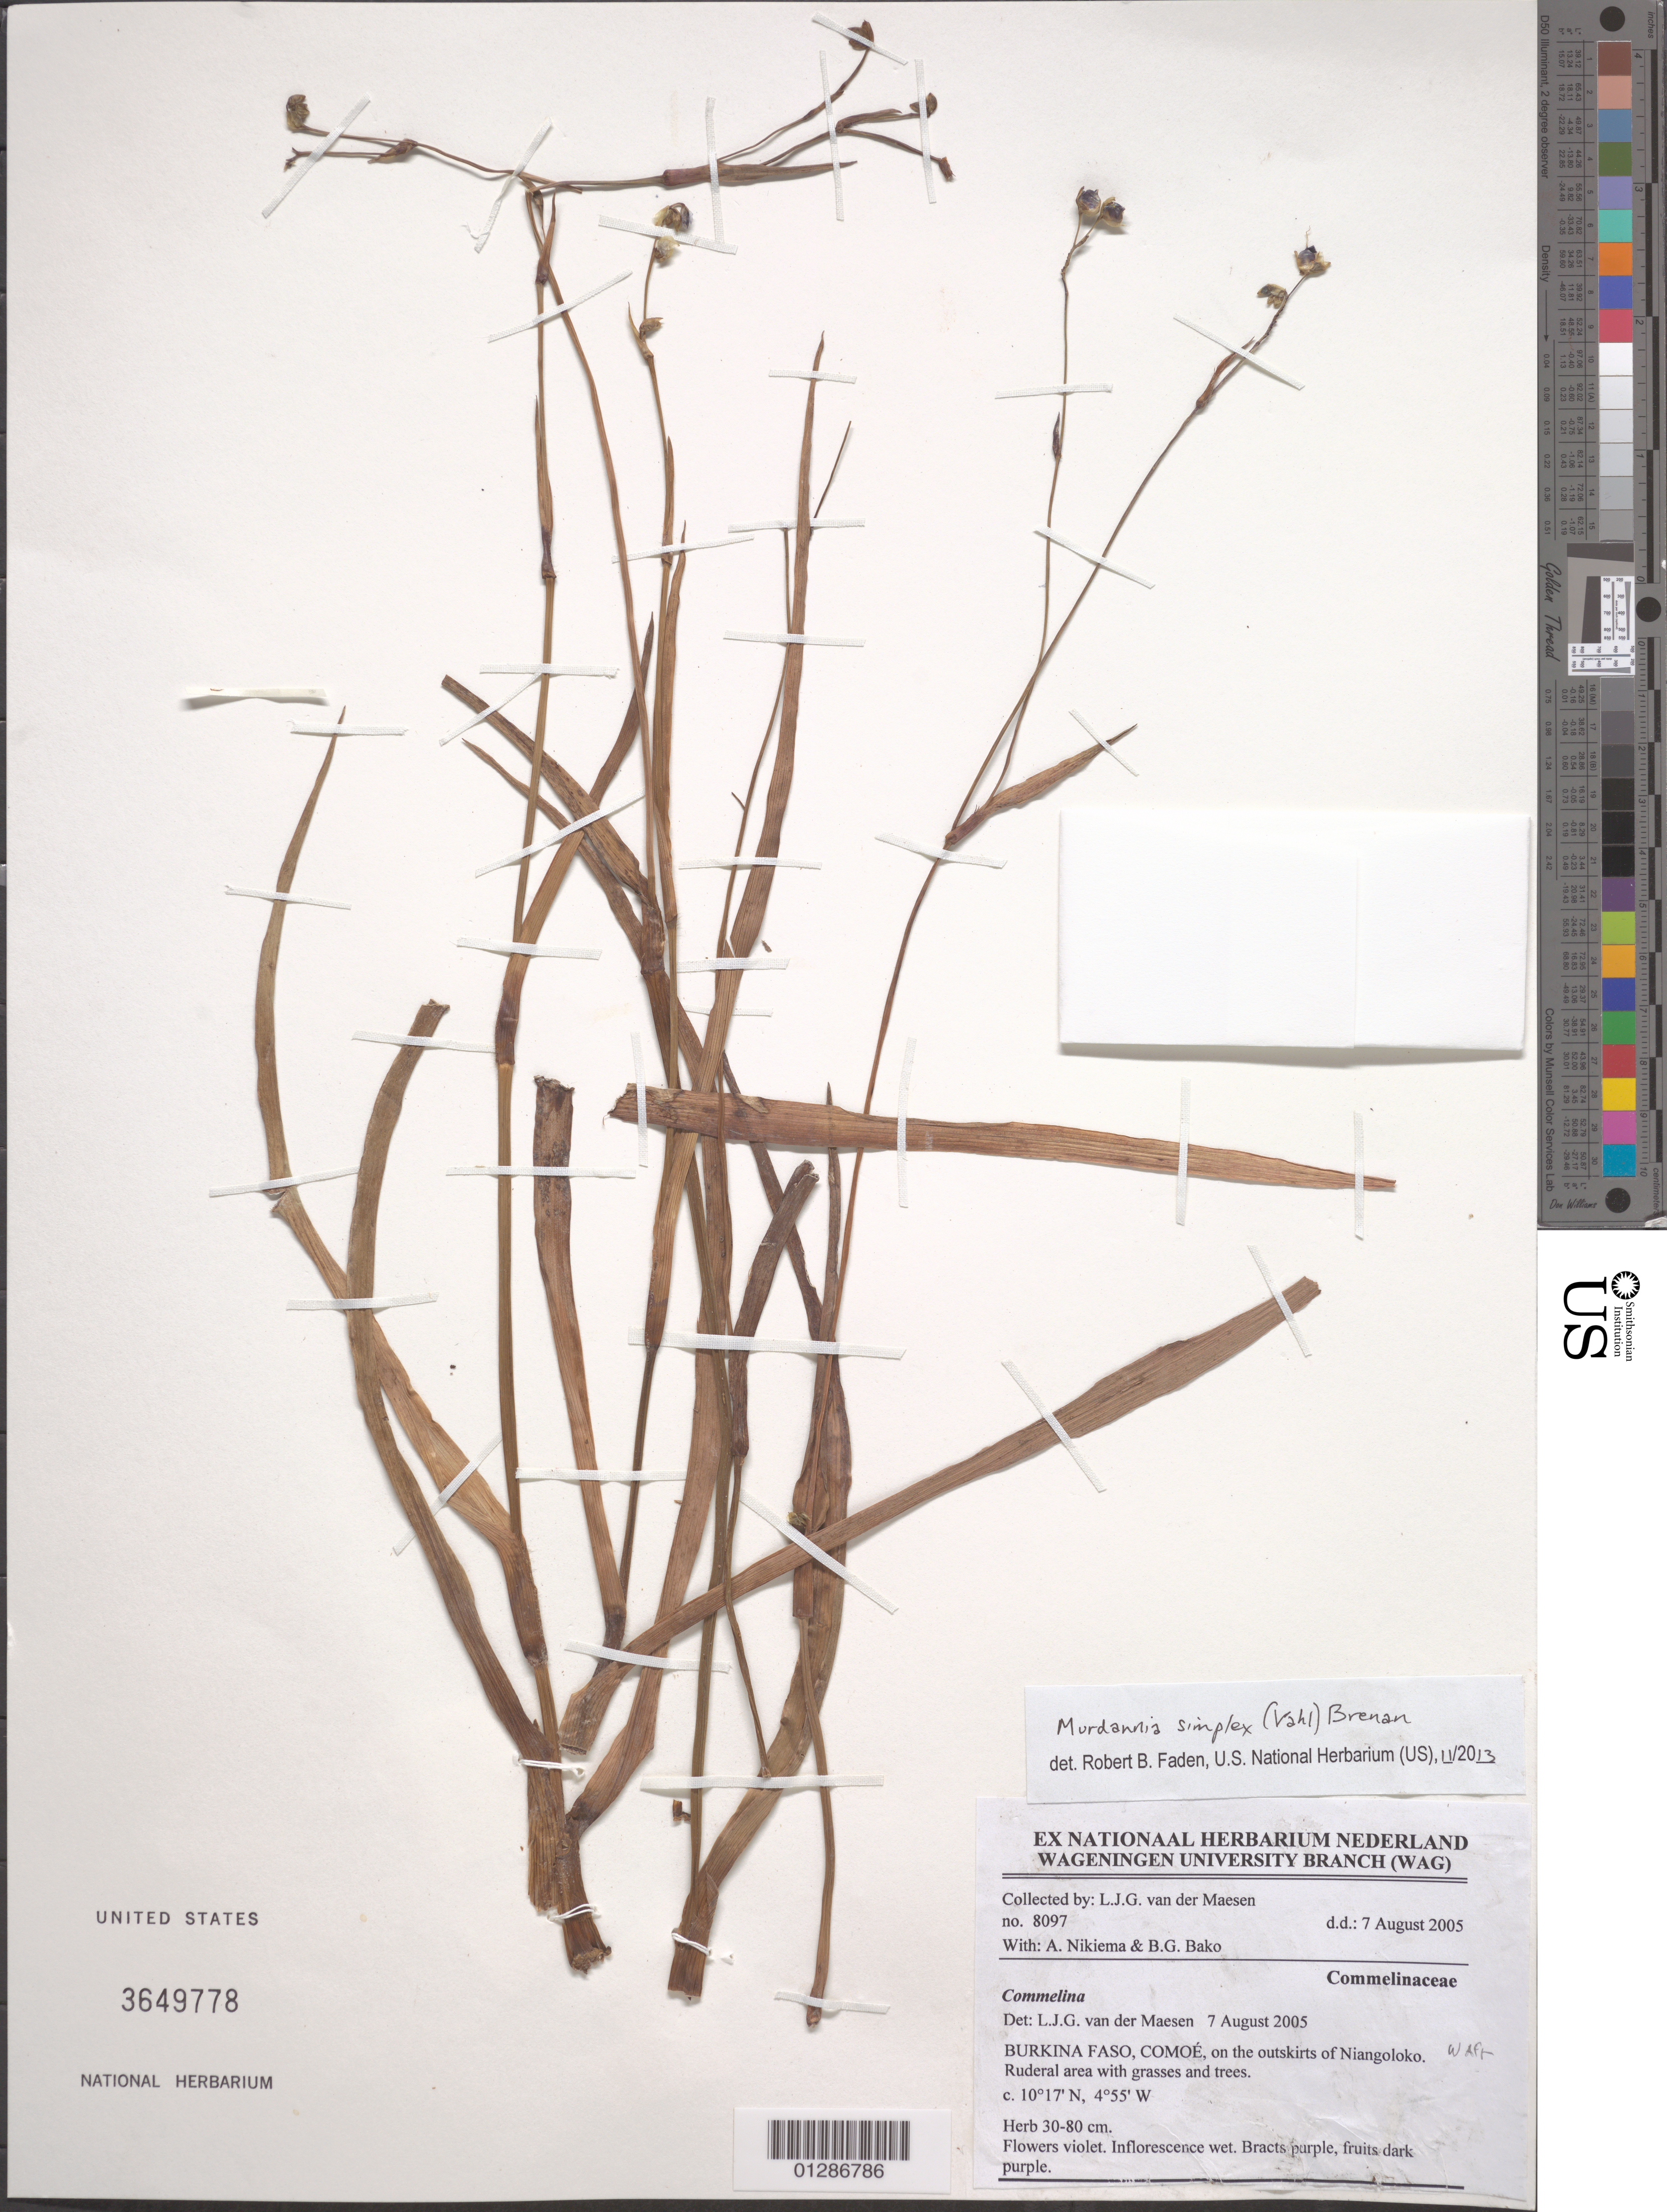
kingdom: Plantae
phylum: Tracheophyta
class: Liliopsida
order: Commelinales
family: Commelinaceae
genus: Murdannia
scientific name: Murdannia simplex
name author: (Vahl) Brenan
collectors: L. van der Maesen, A. Nikiema & B. Bako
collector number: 8097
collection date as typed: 7 Aug 2005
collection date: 2005-08-07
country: Burkina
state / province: Cascades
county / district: Comoe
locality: On the outskirts of Niangoloko.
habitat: Herb.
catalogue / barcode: US 3649778